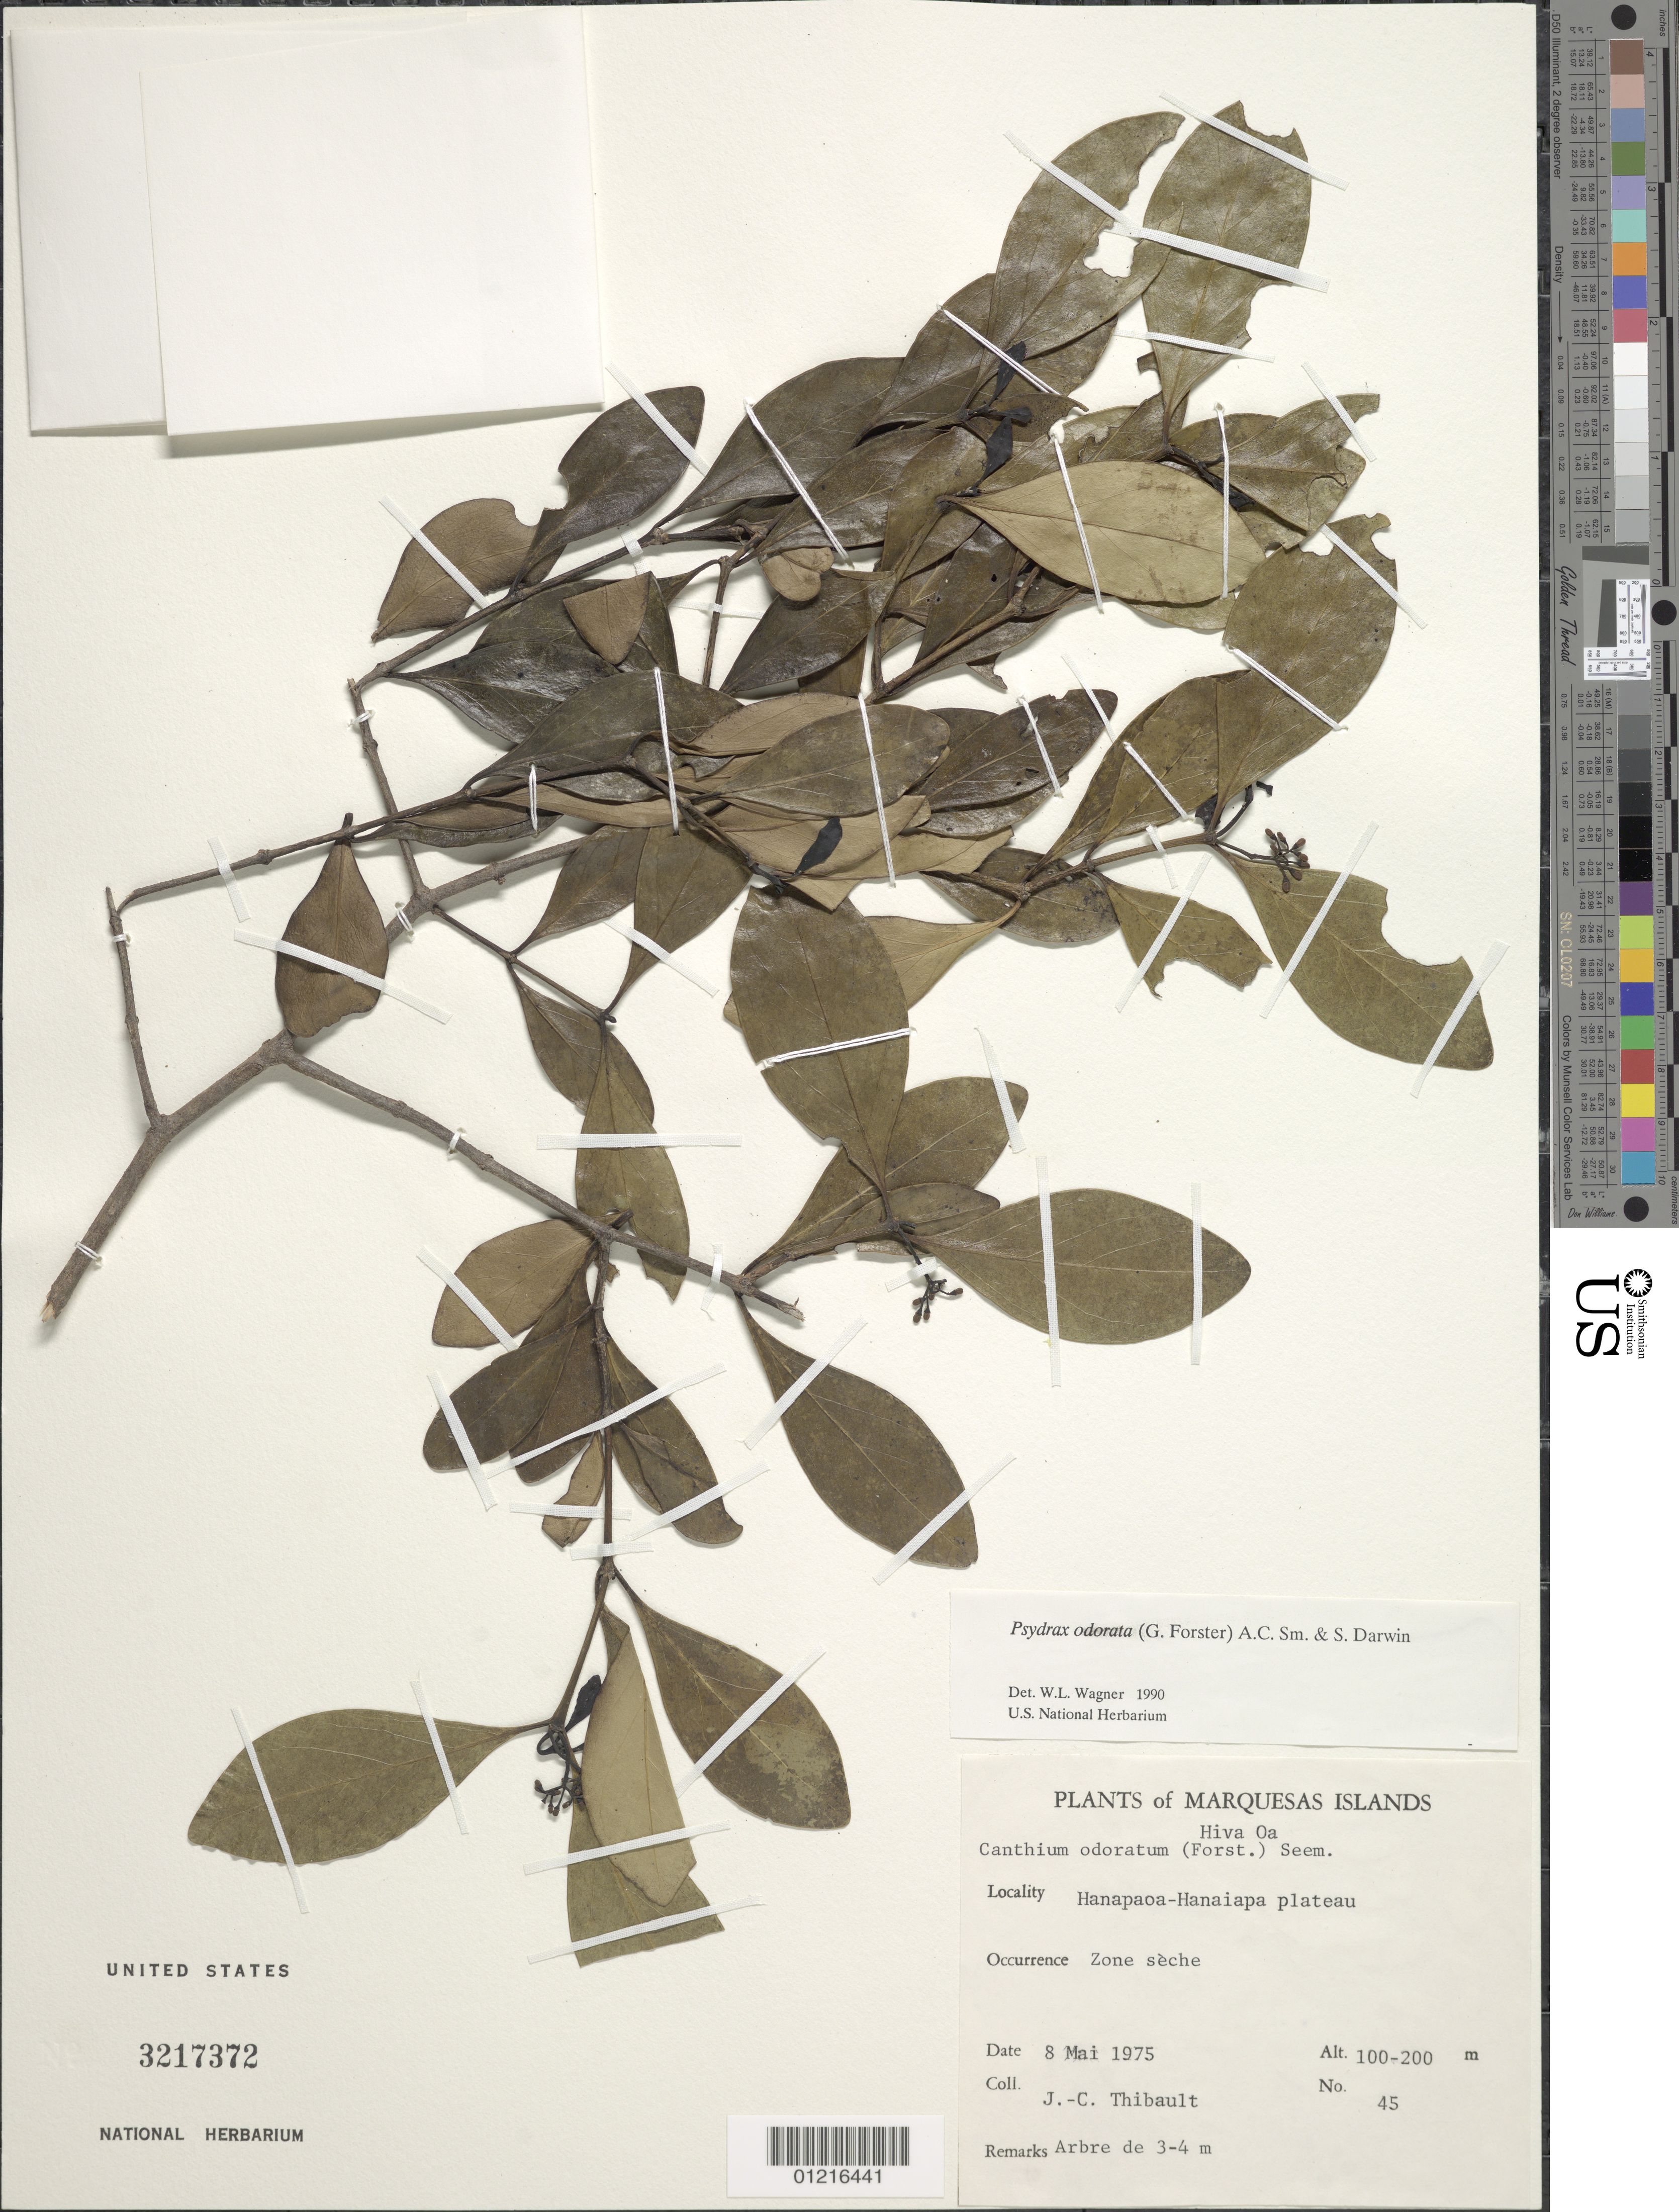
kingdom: Plantae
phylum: Tracheophyta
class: Magnoliopsida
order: Gentianales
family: Rubiaceae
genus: Psydrax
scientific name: Psydrax odorata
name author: (G. Forst.) A.C. Sm. & S.P. Darwin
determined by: Wagner, W. L., (BOT), Smithsonian Institution - National Museum of Natural History (UNITED STATES)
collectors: J. Thibault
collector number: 45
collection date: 1975-05-08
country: French Polynesia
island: Hiva Oa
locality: Hanapaoa-Hanaiapa plateau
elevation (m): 100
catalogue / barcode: US 3217372